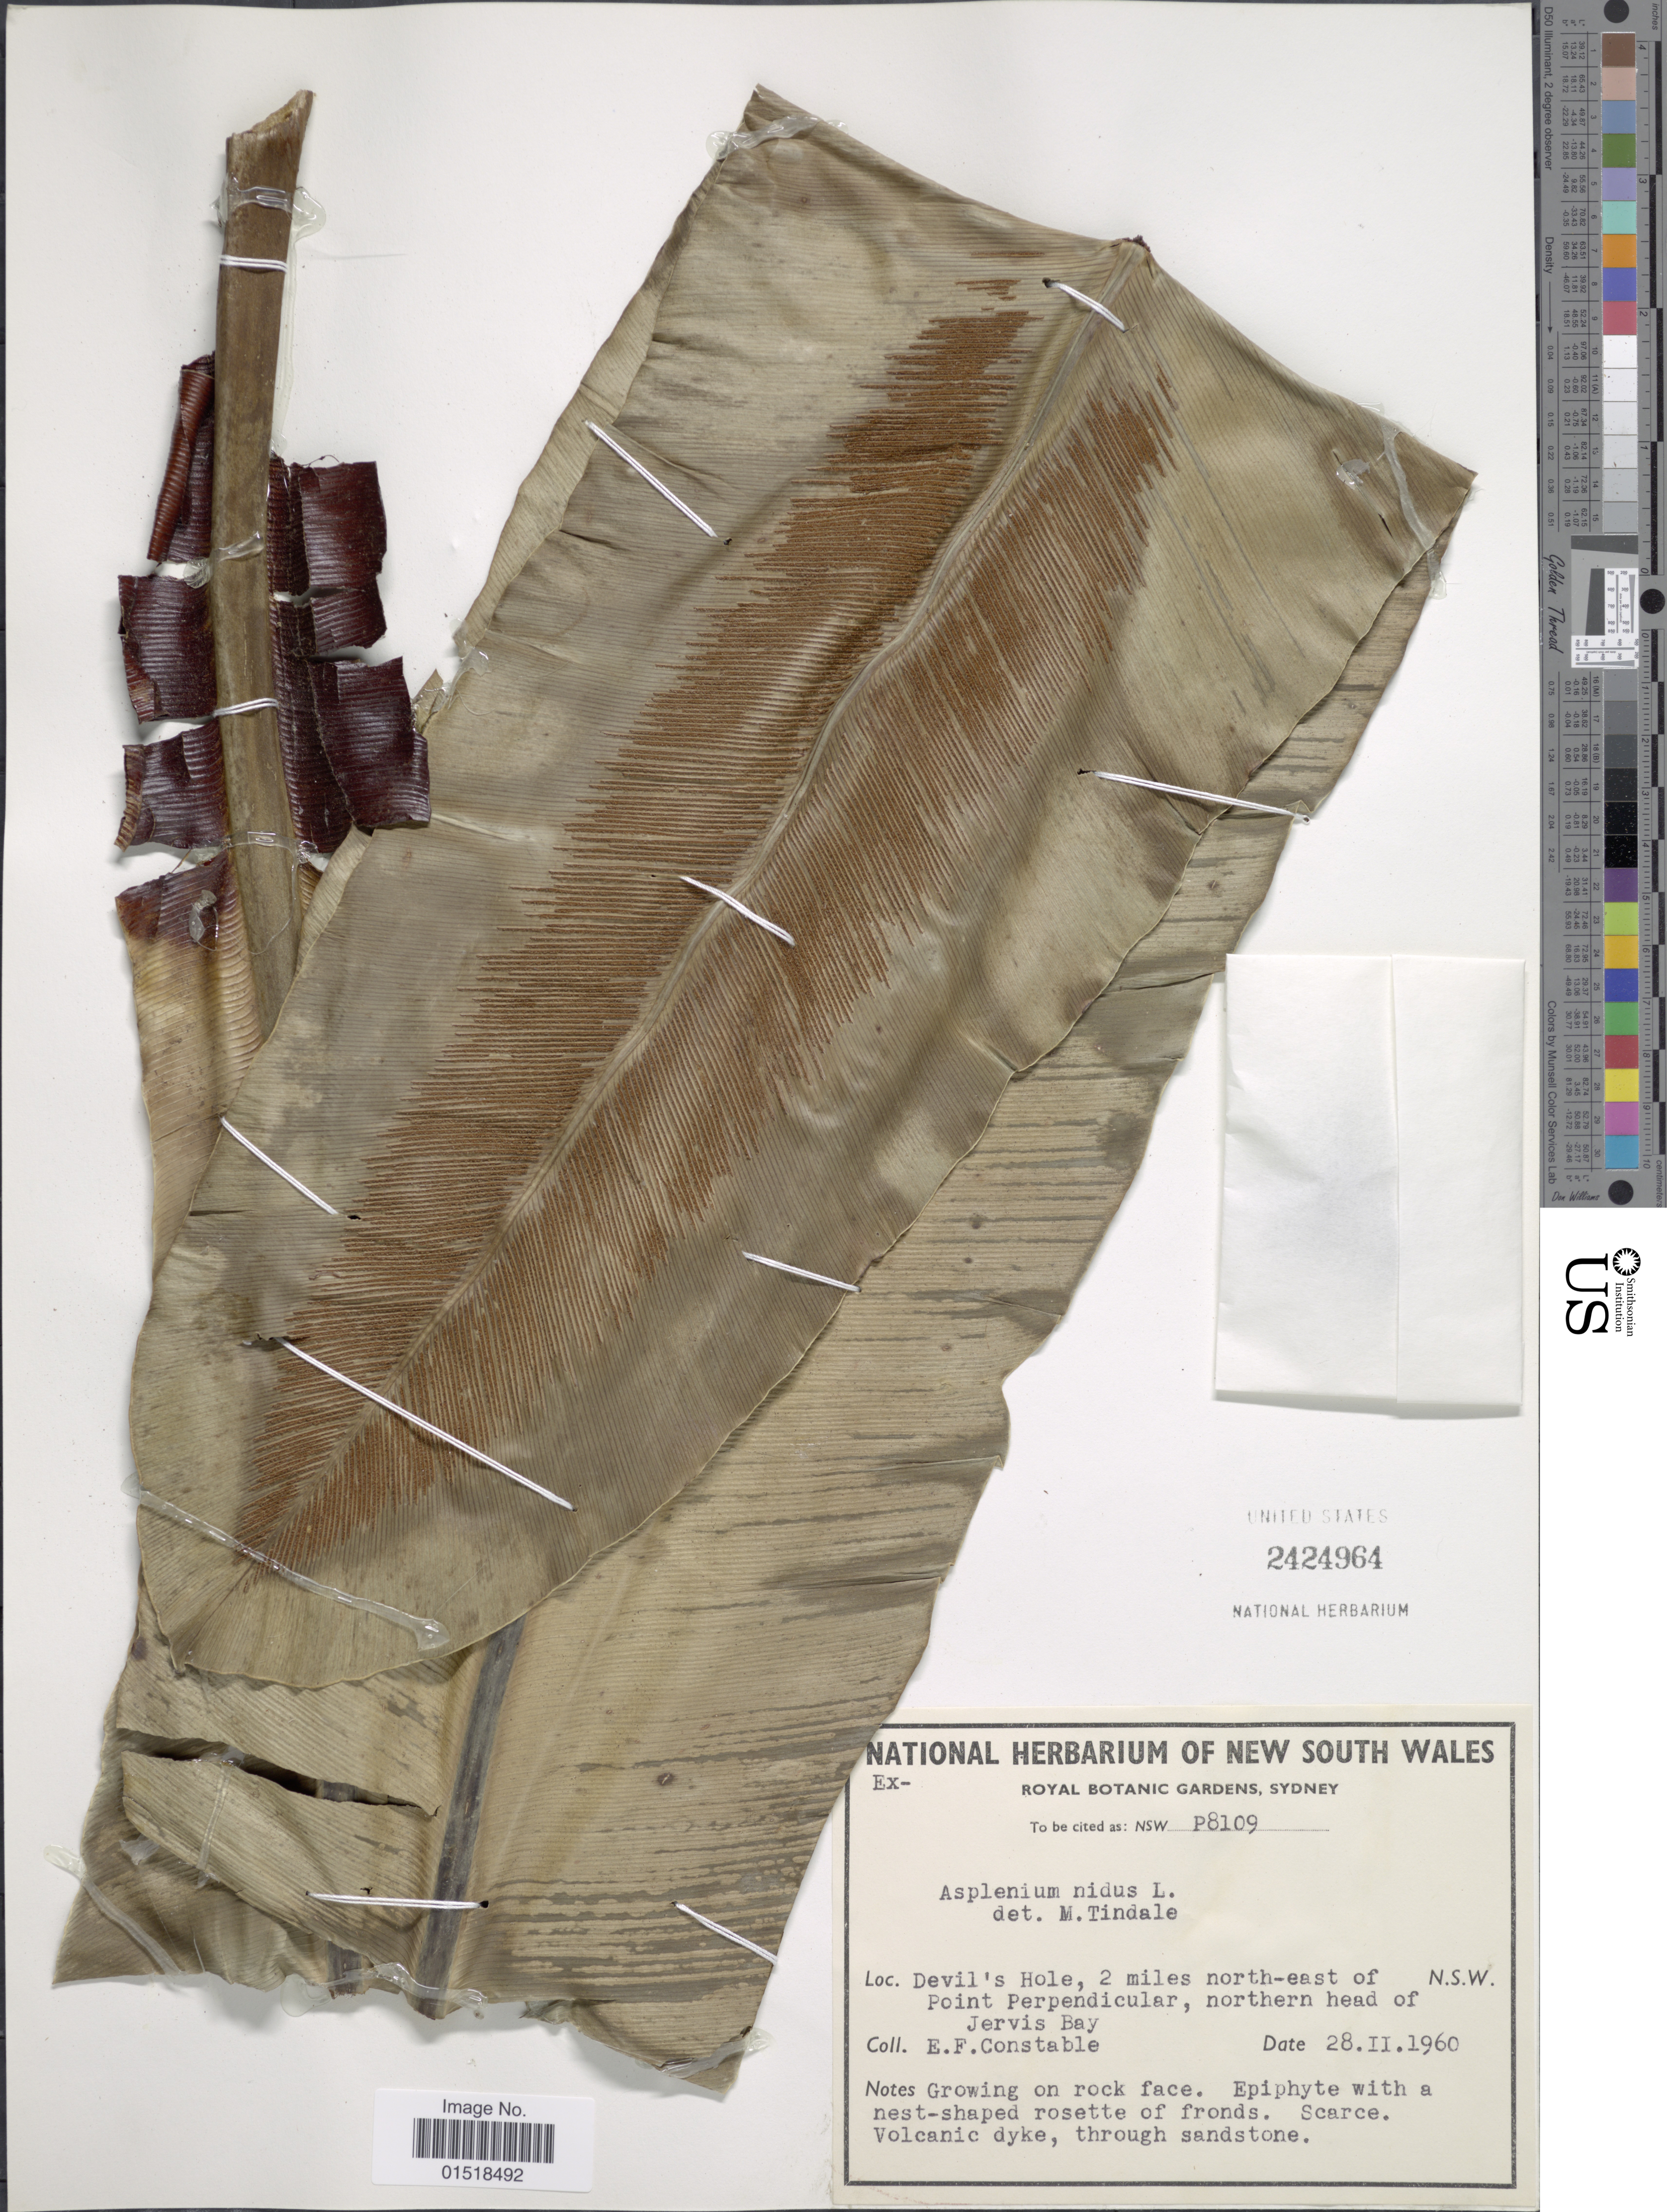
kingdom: Plantae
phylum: Tracheophyta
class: Polypodiopsida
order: Polypodiales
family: Aspleniaceae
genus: Asplenium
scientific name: Asplenium nidus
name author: L.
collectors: E. F. Constable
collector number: P8109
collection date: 1960-02-28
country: Australia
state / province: New South Wales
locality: Devil's Hole, 2 miles north-east of Point Perpendicular, northern head of Jervis Bay.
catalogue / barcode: US 2424964